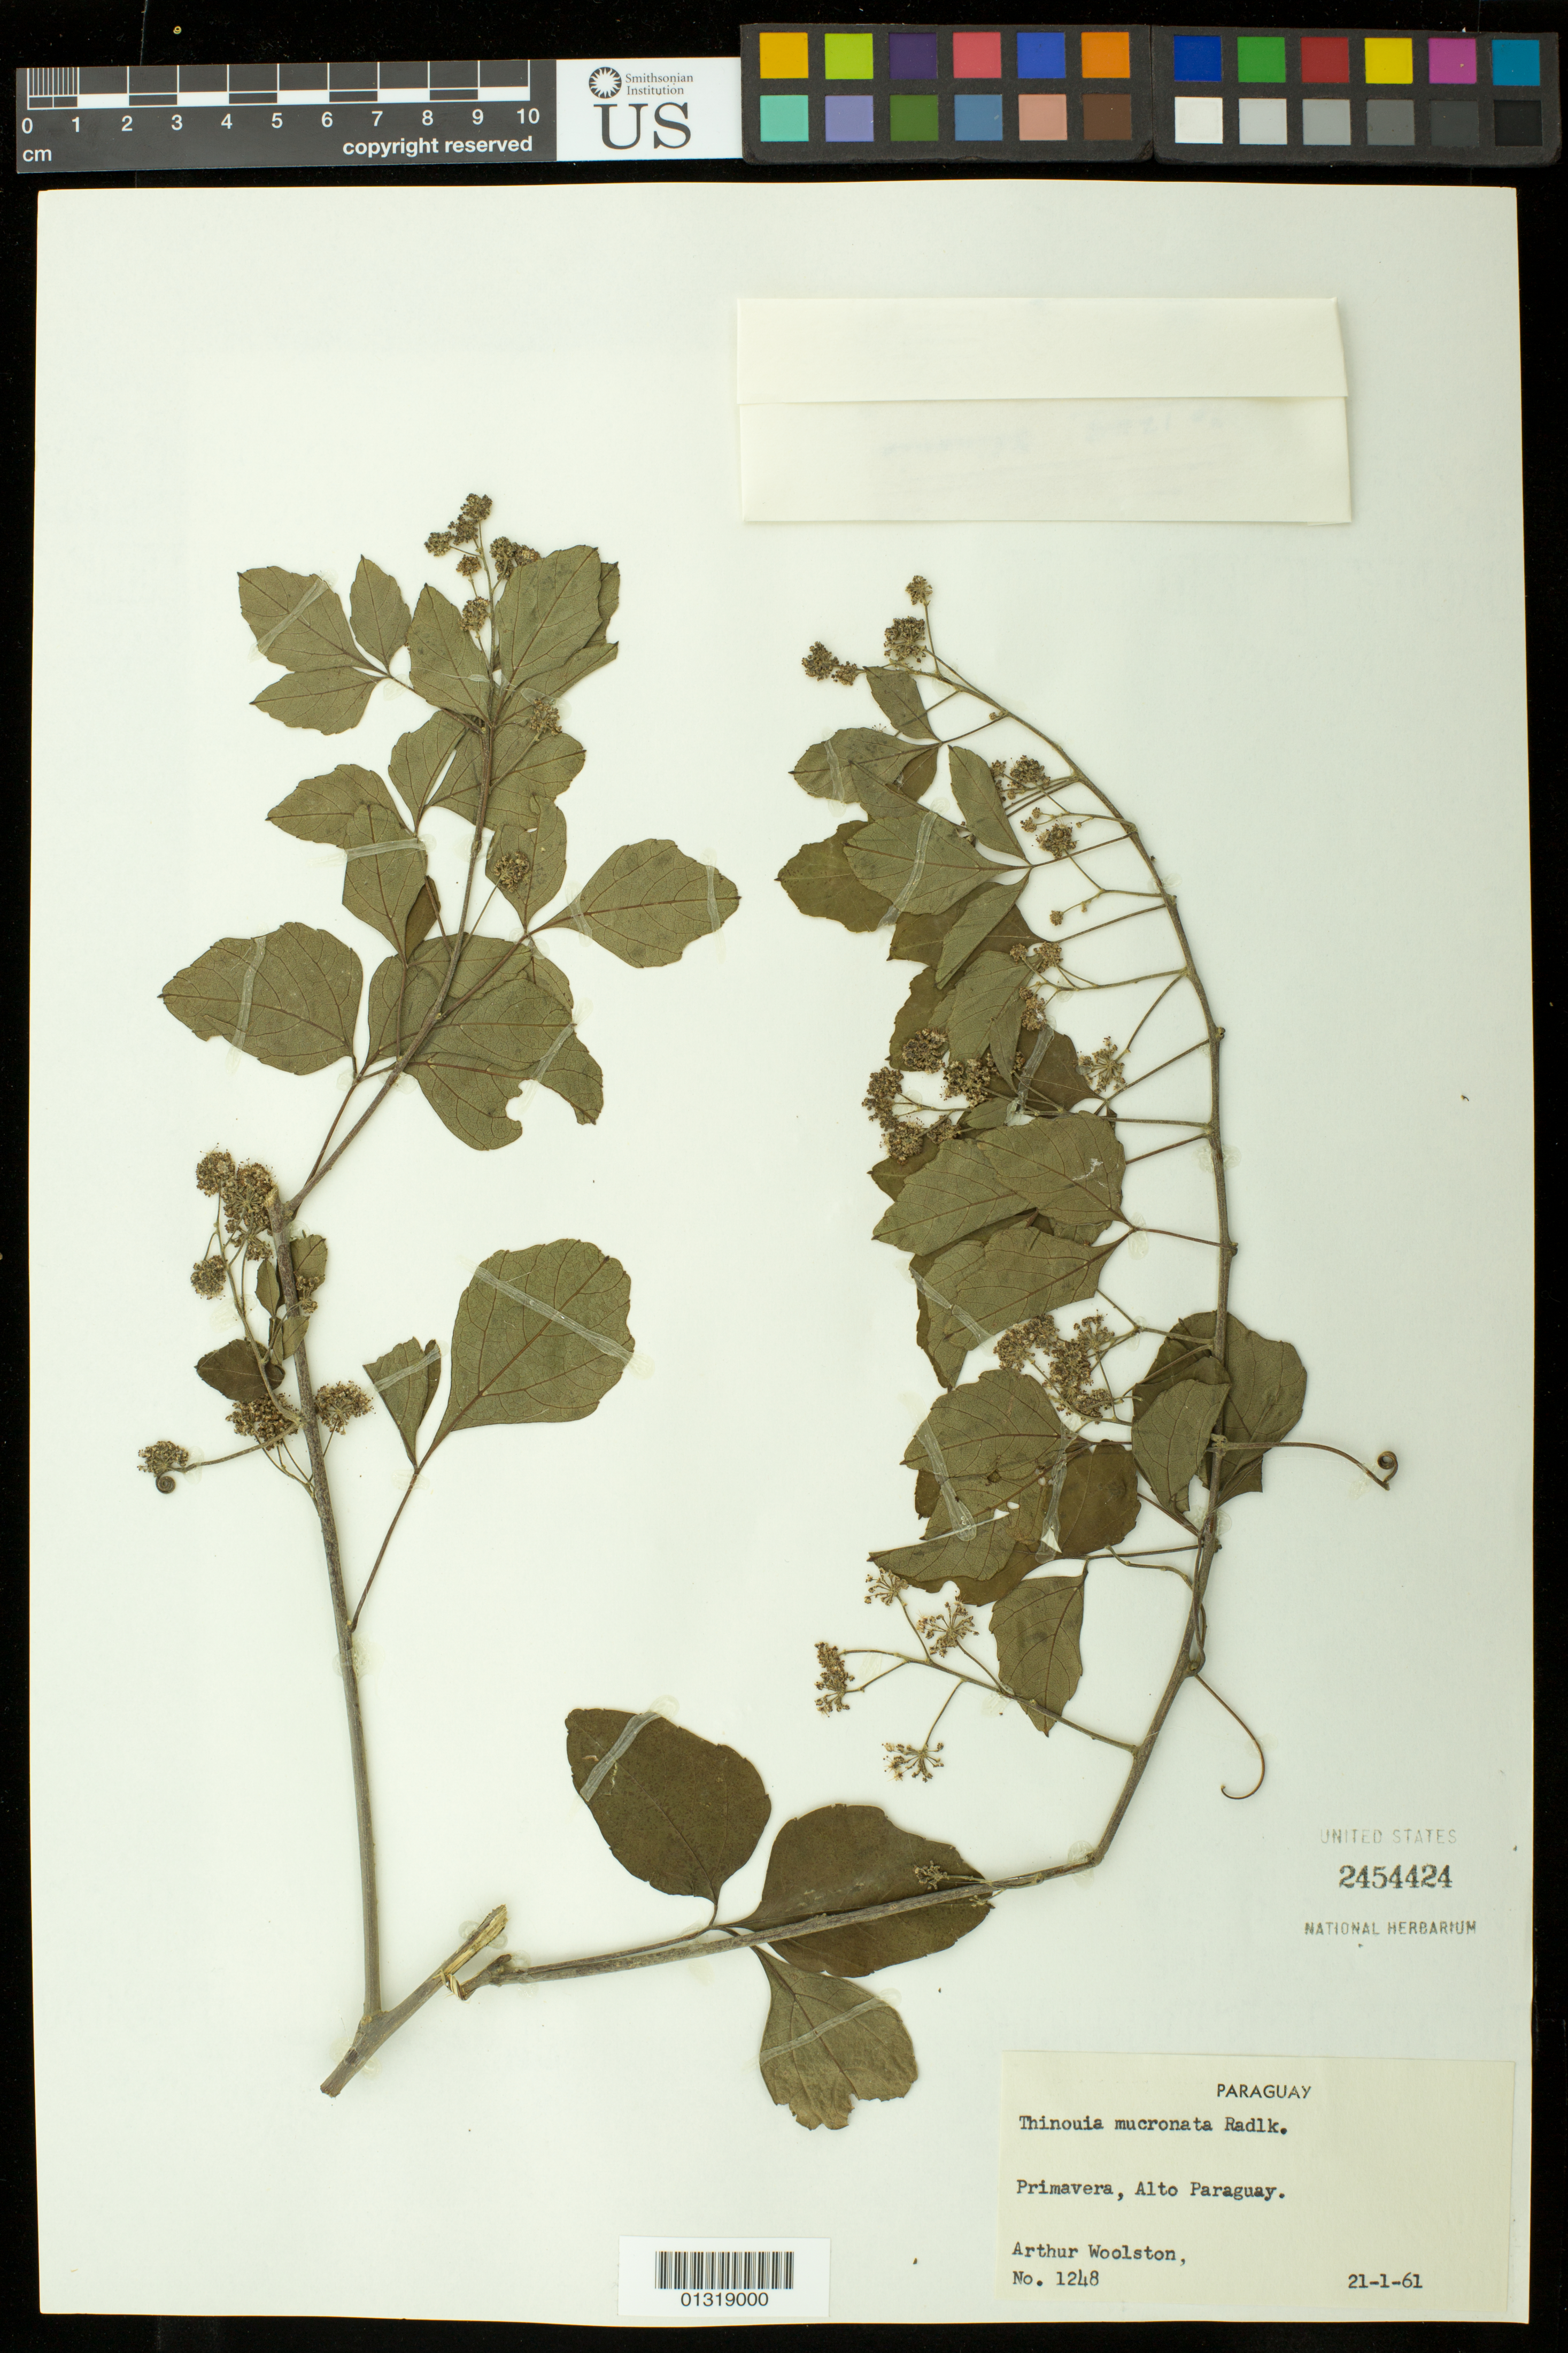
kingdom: Plantae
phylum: Tracheophyta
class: Magnoliopsida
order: Sapindales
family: Sapindaceae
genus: Thinouia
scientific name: Thinouia mucronata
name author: Radlk.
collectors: A. L. Woolston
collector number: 1248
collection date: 1961-01-21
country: Paraguay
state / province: Alto Paraguay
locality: Primavera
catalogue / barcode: US 2454424